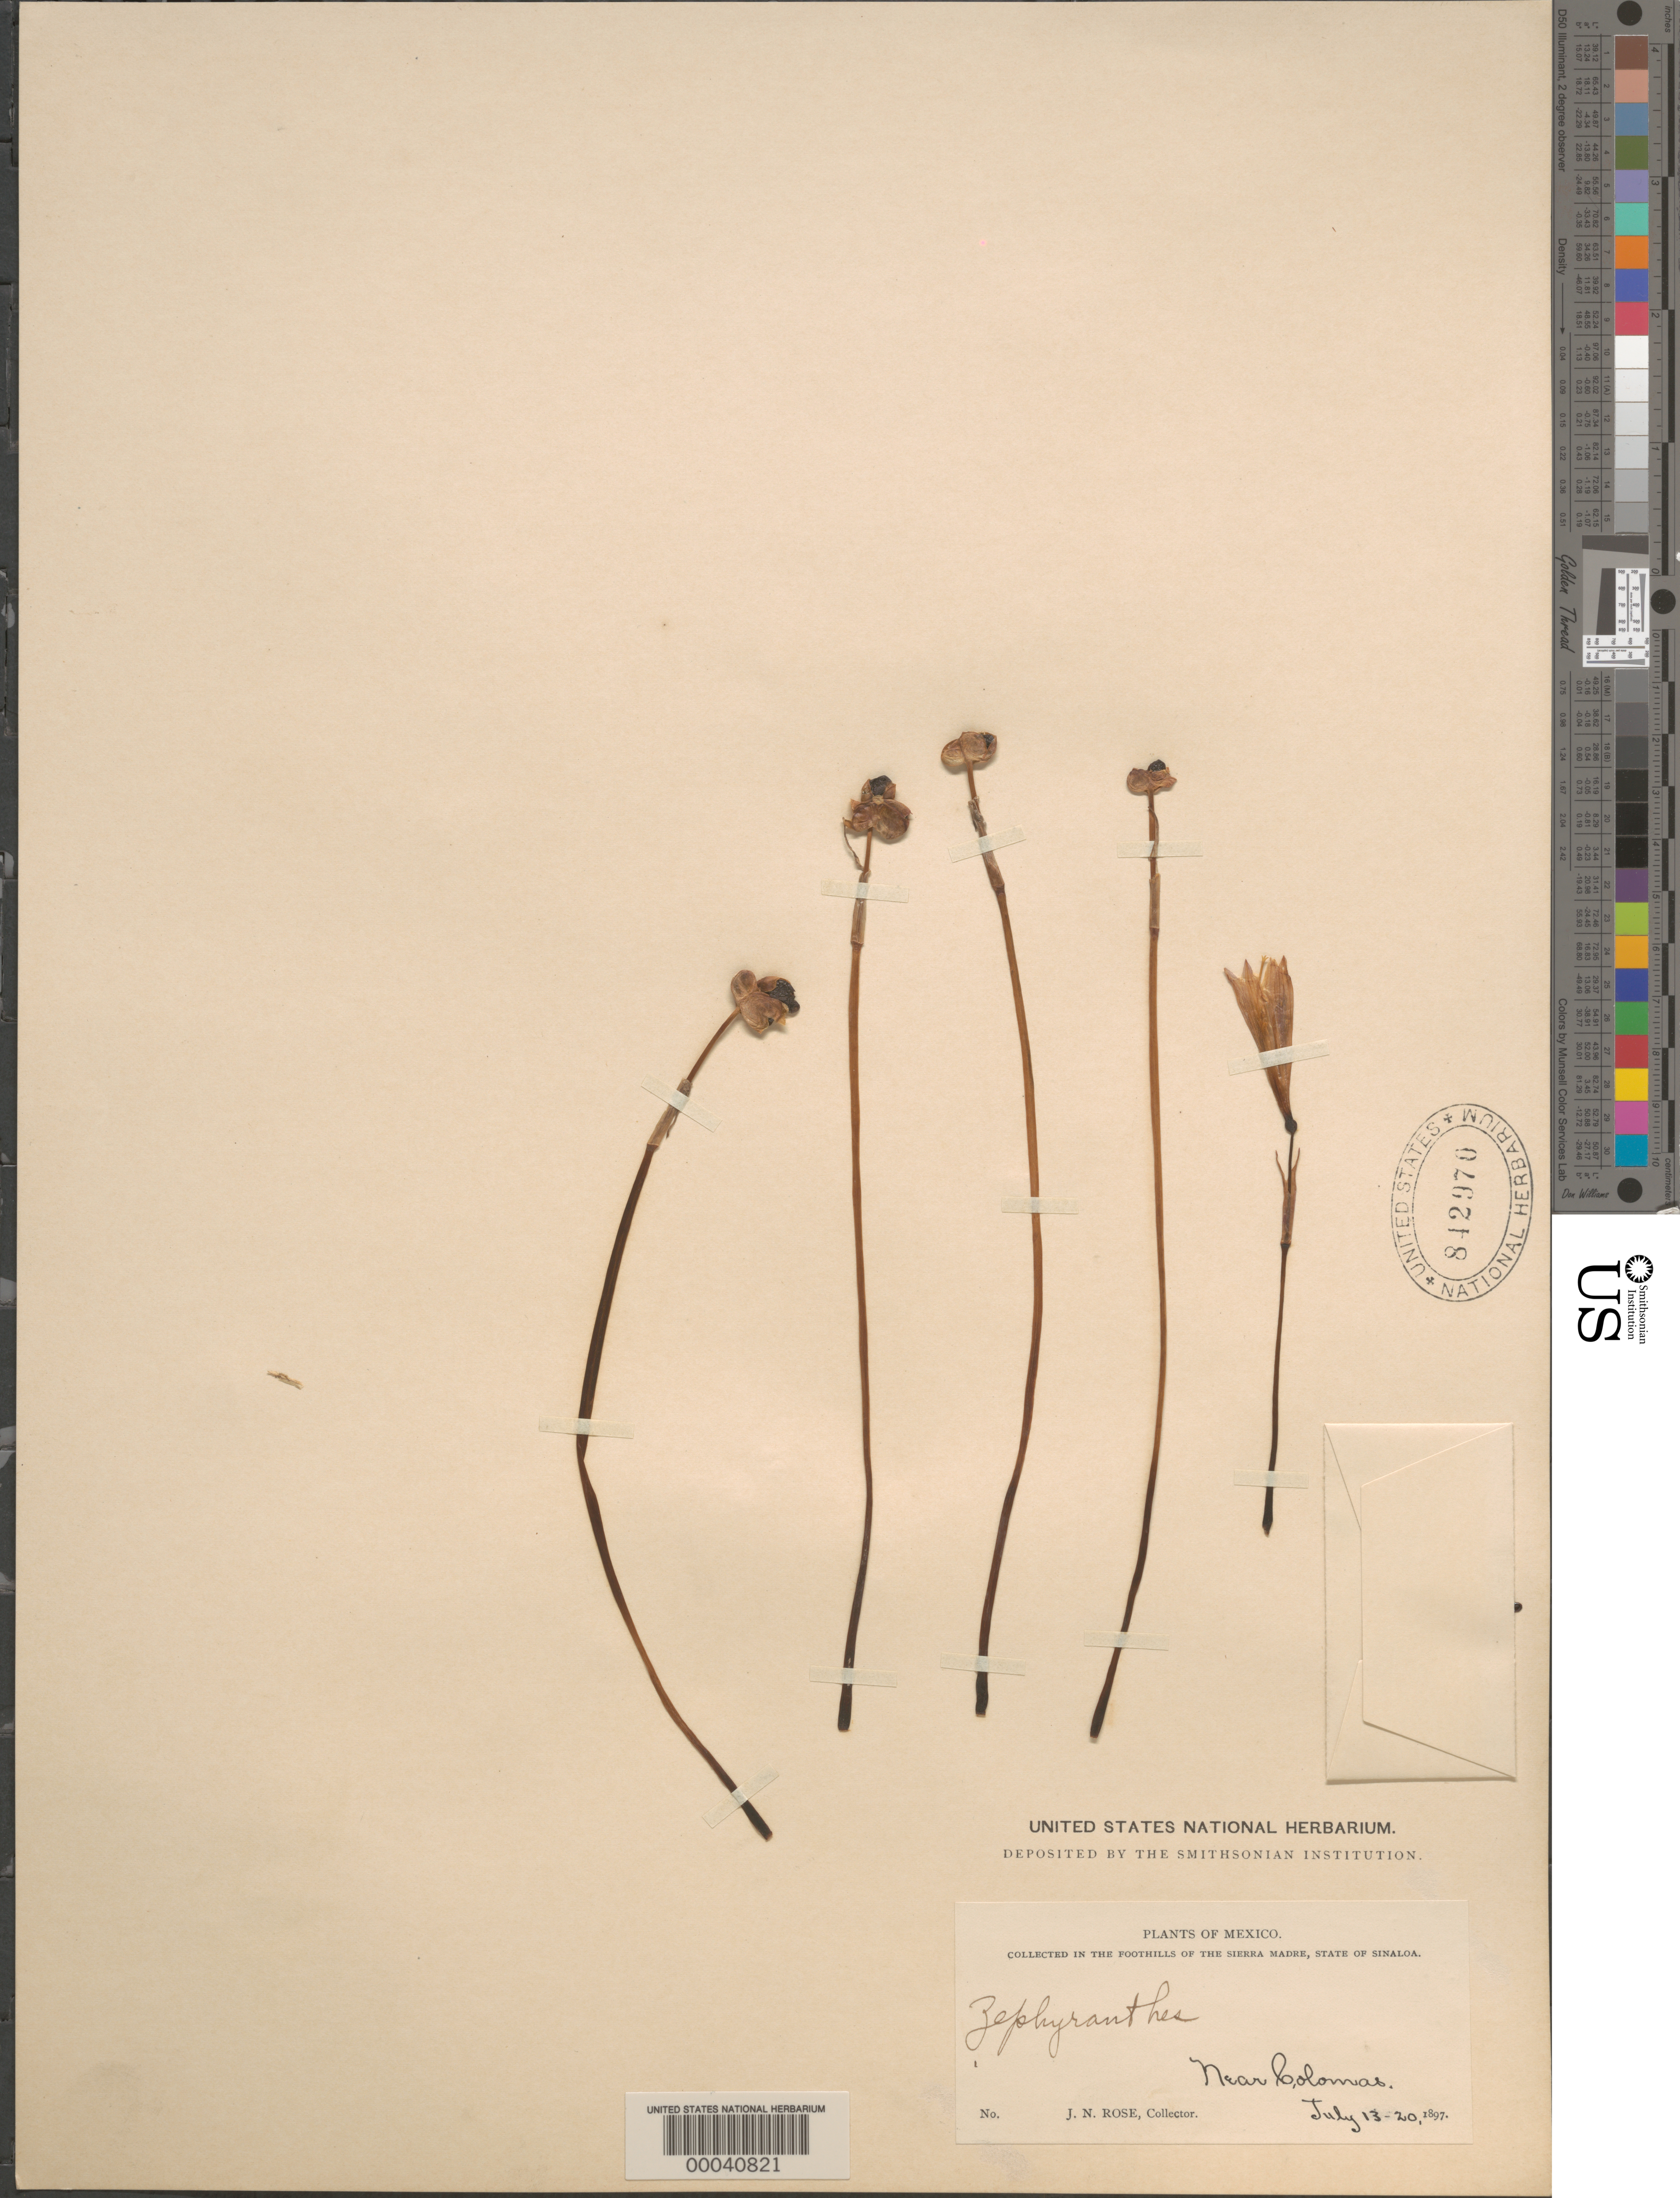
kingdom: Plantae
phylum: Tracheophyta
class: Liliopsida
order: Asparagales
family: Amaryllidaceae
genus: Zephyranthes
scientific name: Zephyranthes sp.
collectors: J. N. Rose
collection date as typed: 13 Jul 1897 to 20 Jul 1897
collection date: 1897-07-13/1897-07-20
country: Mexico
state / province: Sinaloa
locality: Near colomas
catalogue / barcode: US 842970